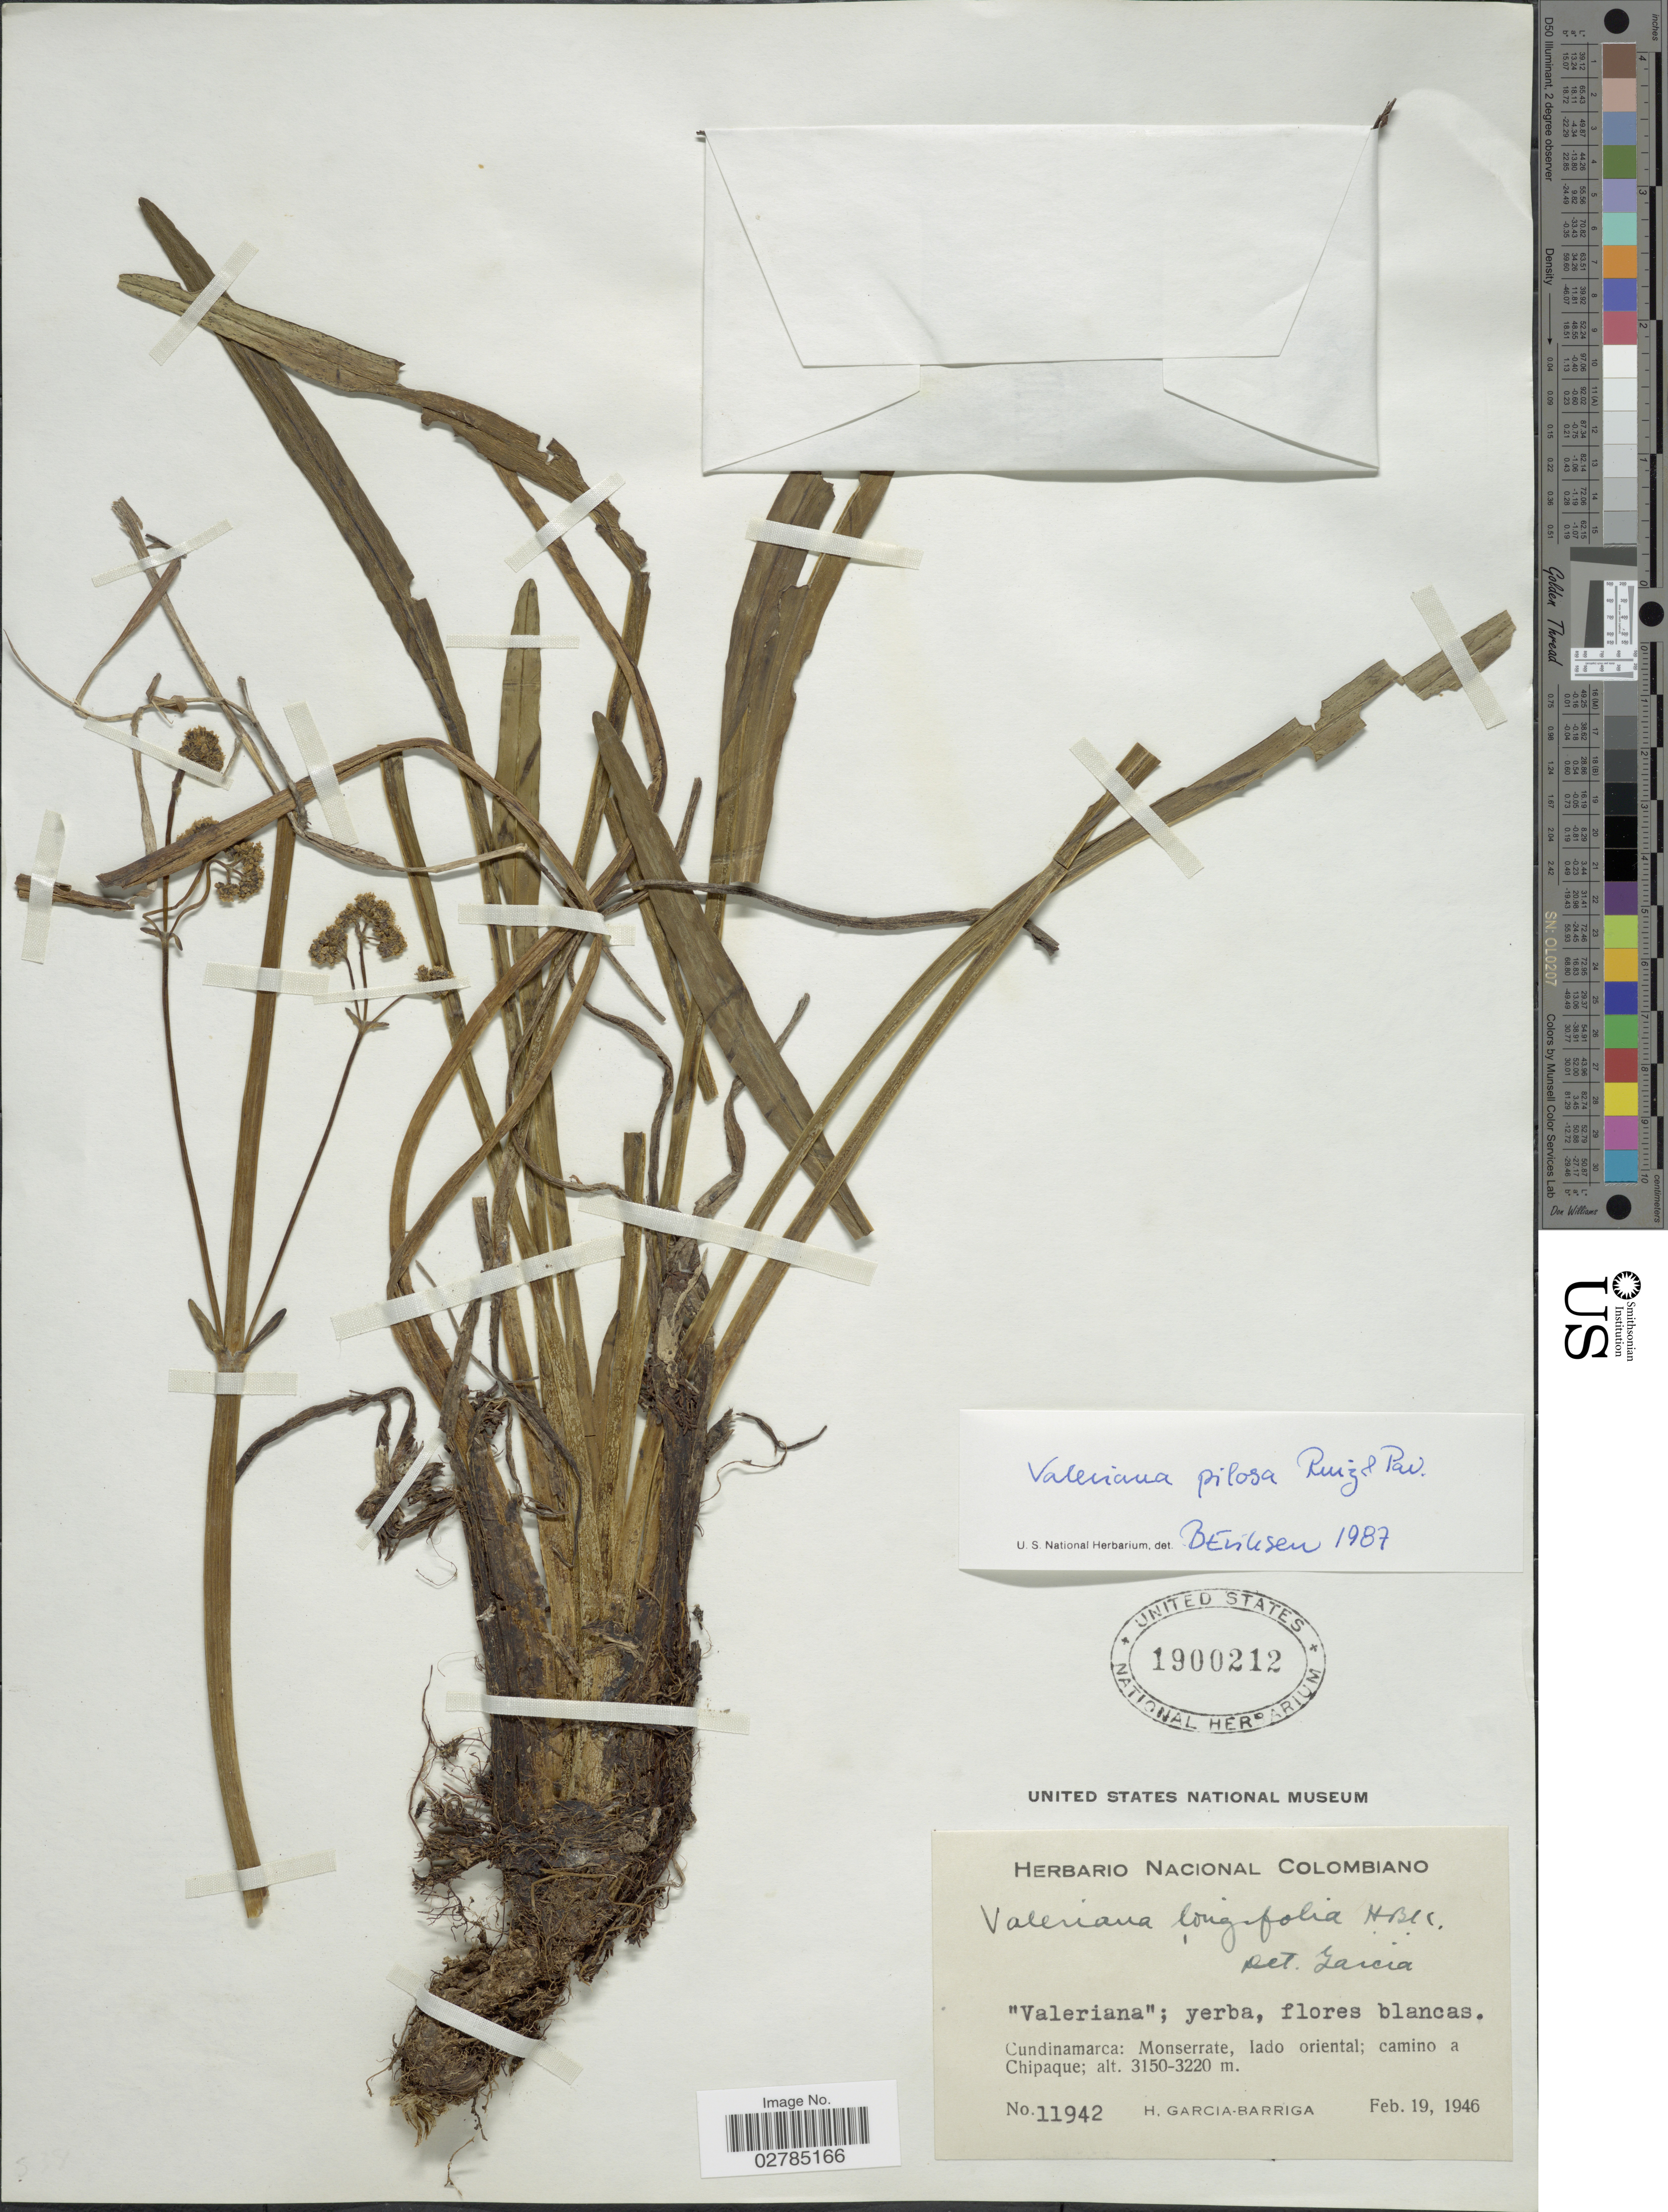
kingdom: Plantae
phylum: Tracheophyta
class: Magnoliopsida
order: Dipsacales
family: Caprifoliaceae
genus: Valeriana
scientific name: Valeriana pilosa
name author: Ruiz & Pav.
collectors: H. García Barriga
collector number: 11942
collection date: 1946-02-19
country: Colombia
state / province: Cundinamarca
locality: Monserrate, lado oriental, camino a Chipaque.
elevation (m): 3150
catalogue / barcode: US 1900212